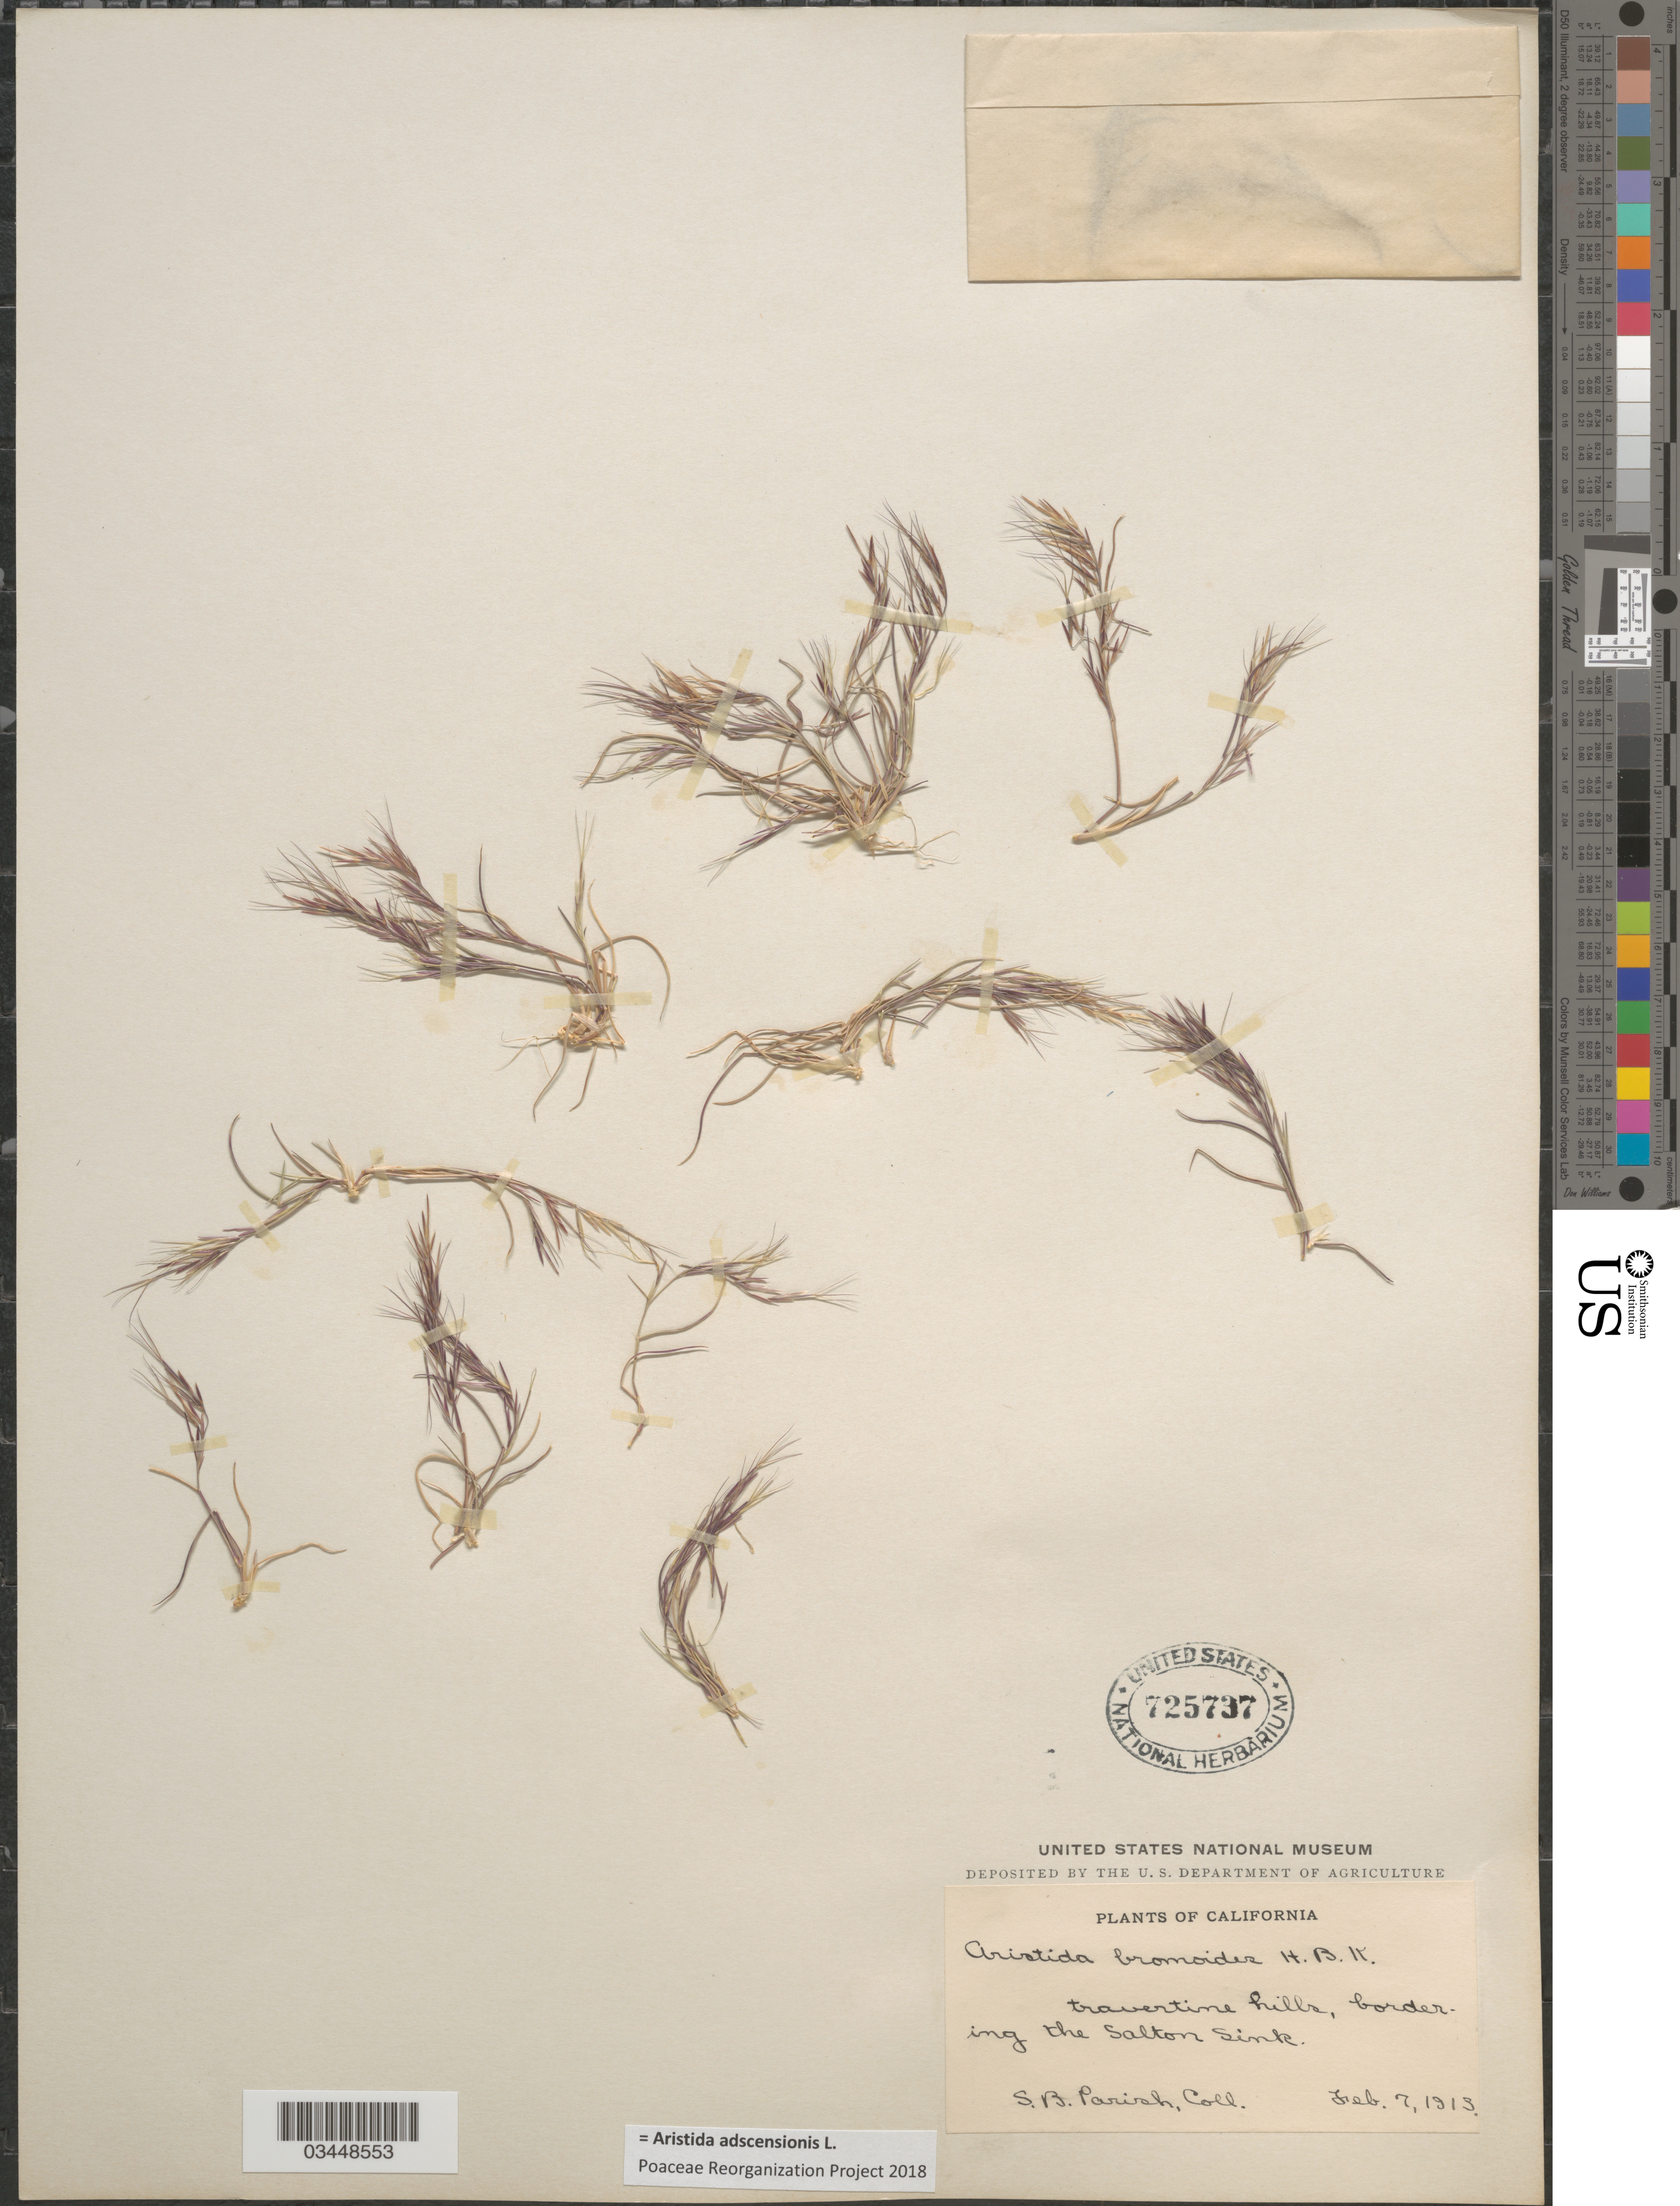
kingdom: Plantae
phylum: Tracheophyta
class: Liliopsida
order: Poales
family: Poaceae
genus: Aristida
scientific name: Aristida adscensionis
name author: L.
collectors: S. B. Parish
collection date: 1913-02-07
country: United States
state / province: California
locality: Bordering the Salton Sink.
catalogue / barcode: US 725737